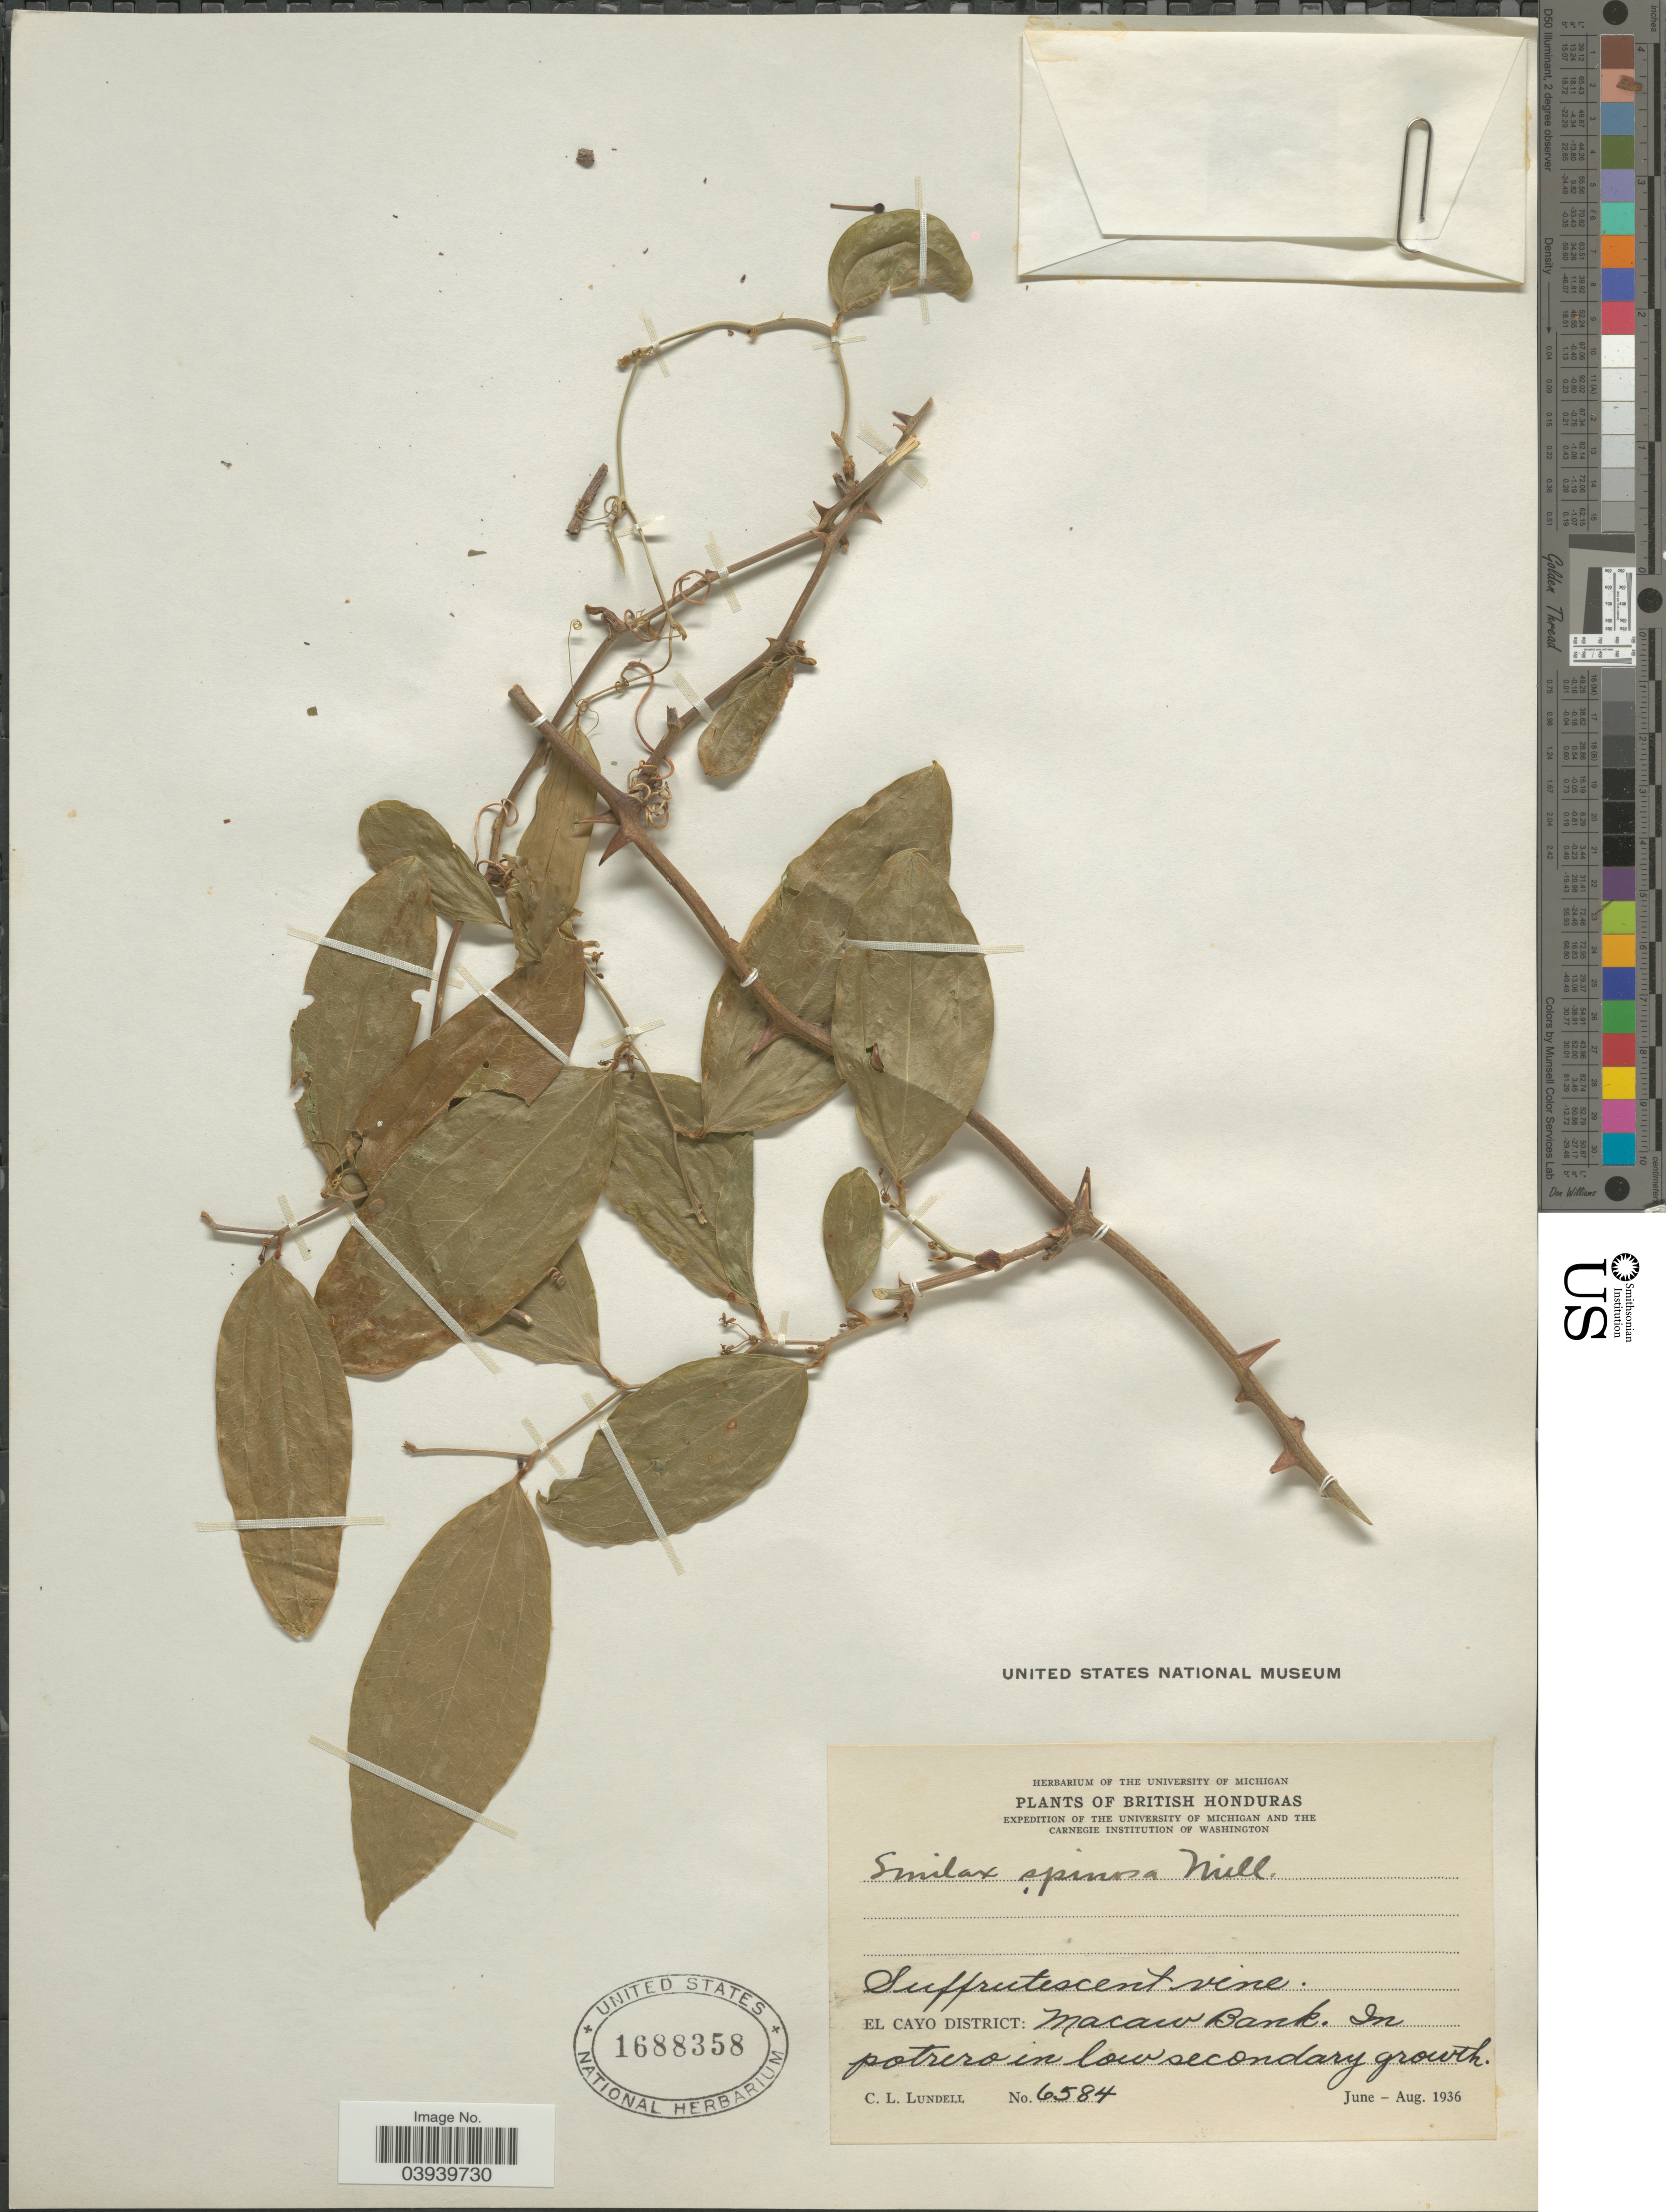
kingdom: Plantae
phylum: Tracheophyta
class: Liliopsida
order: Liliales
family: Smilacaceae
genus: Smilax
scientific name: Smilax spinosa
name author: Mill.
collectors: C. L. Lundell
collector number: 6584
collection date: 1936-06/1936-08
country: Belize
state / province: Cayo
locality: British Honduras. El Cayo District: Macaw Bank.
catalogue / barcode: US 1688358